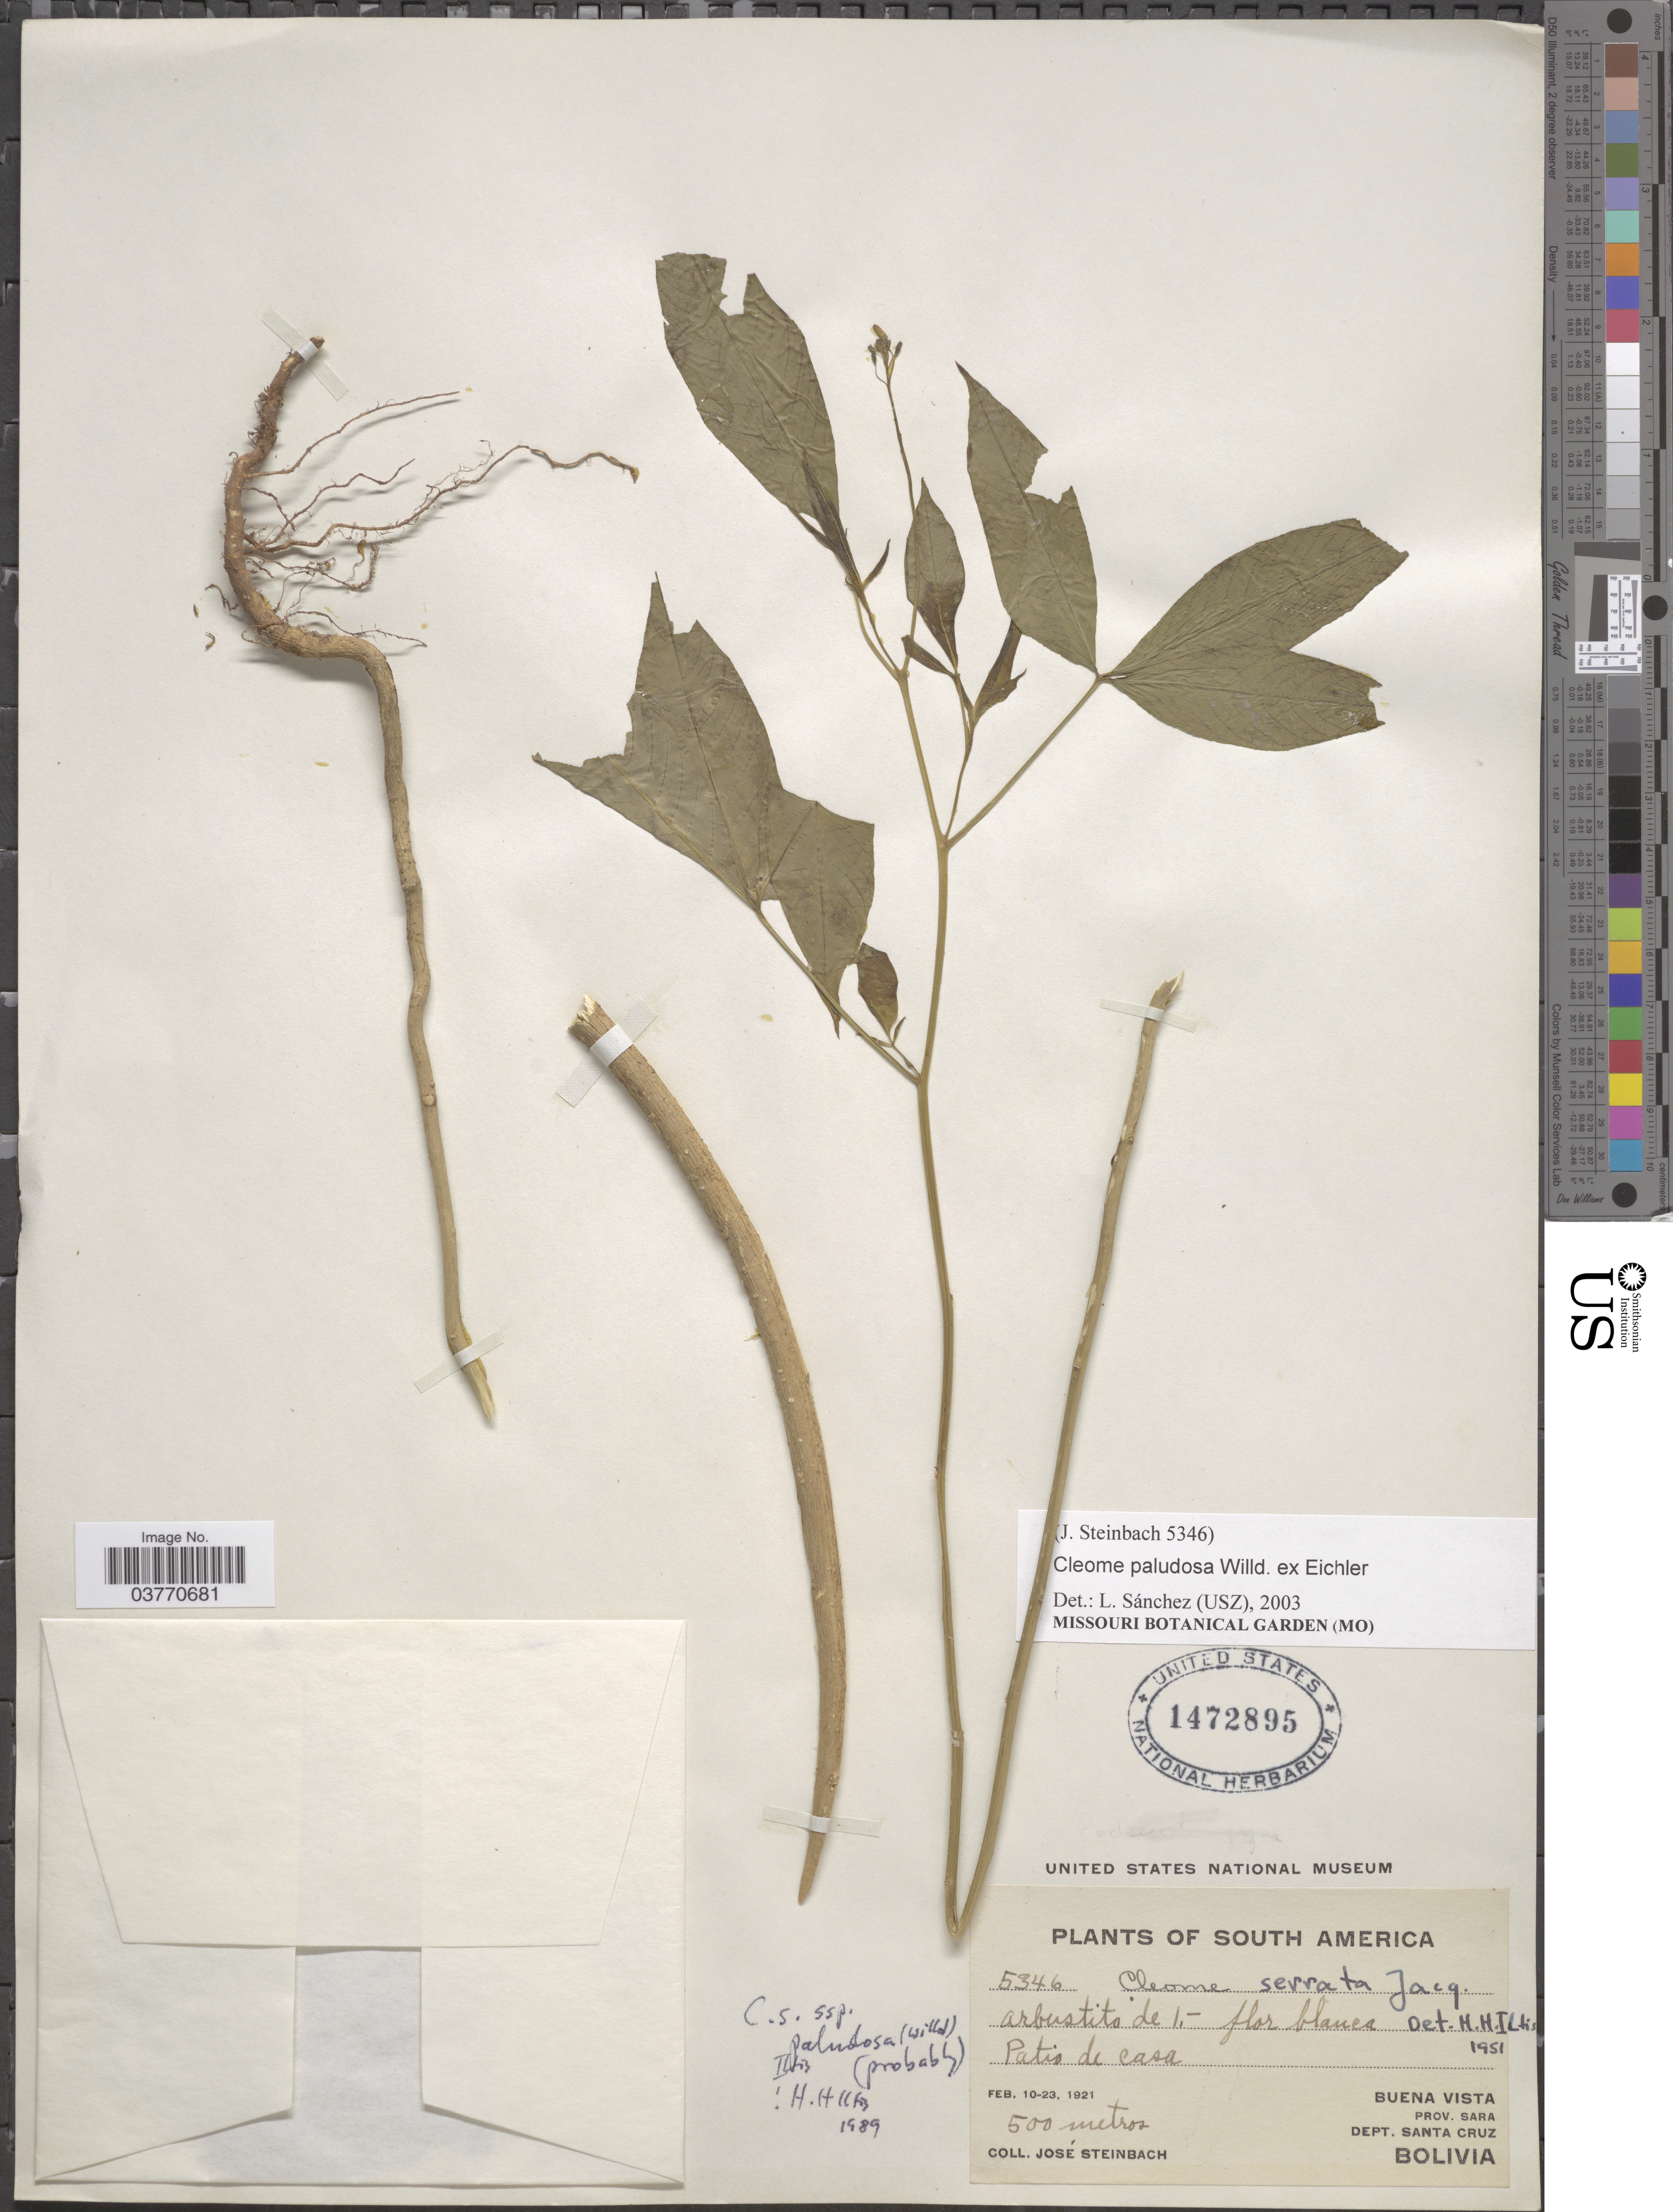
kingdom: Plantae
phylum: Tracheophyta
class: Magnoliopsida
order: Brassicales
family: Cleomaceae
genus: Cleoserrata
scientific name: Cleoserrata paludosa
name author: (Willd. ex Eichler) Iltis ex Soares Neto & Roalson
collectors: J. Steinbach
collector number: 5346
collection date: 1921-02-10/1921-02-23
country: Bolivia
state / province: Santa Cruz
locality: Buena Vista. Prov. Sara. Dept. Santa Cruz.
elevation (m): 500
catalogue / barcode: US 1472895